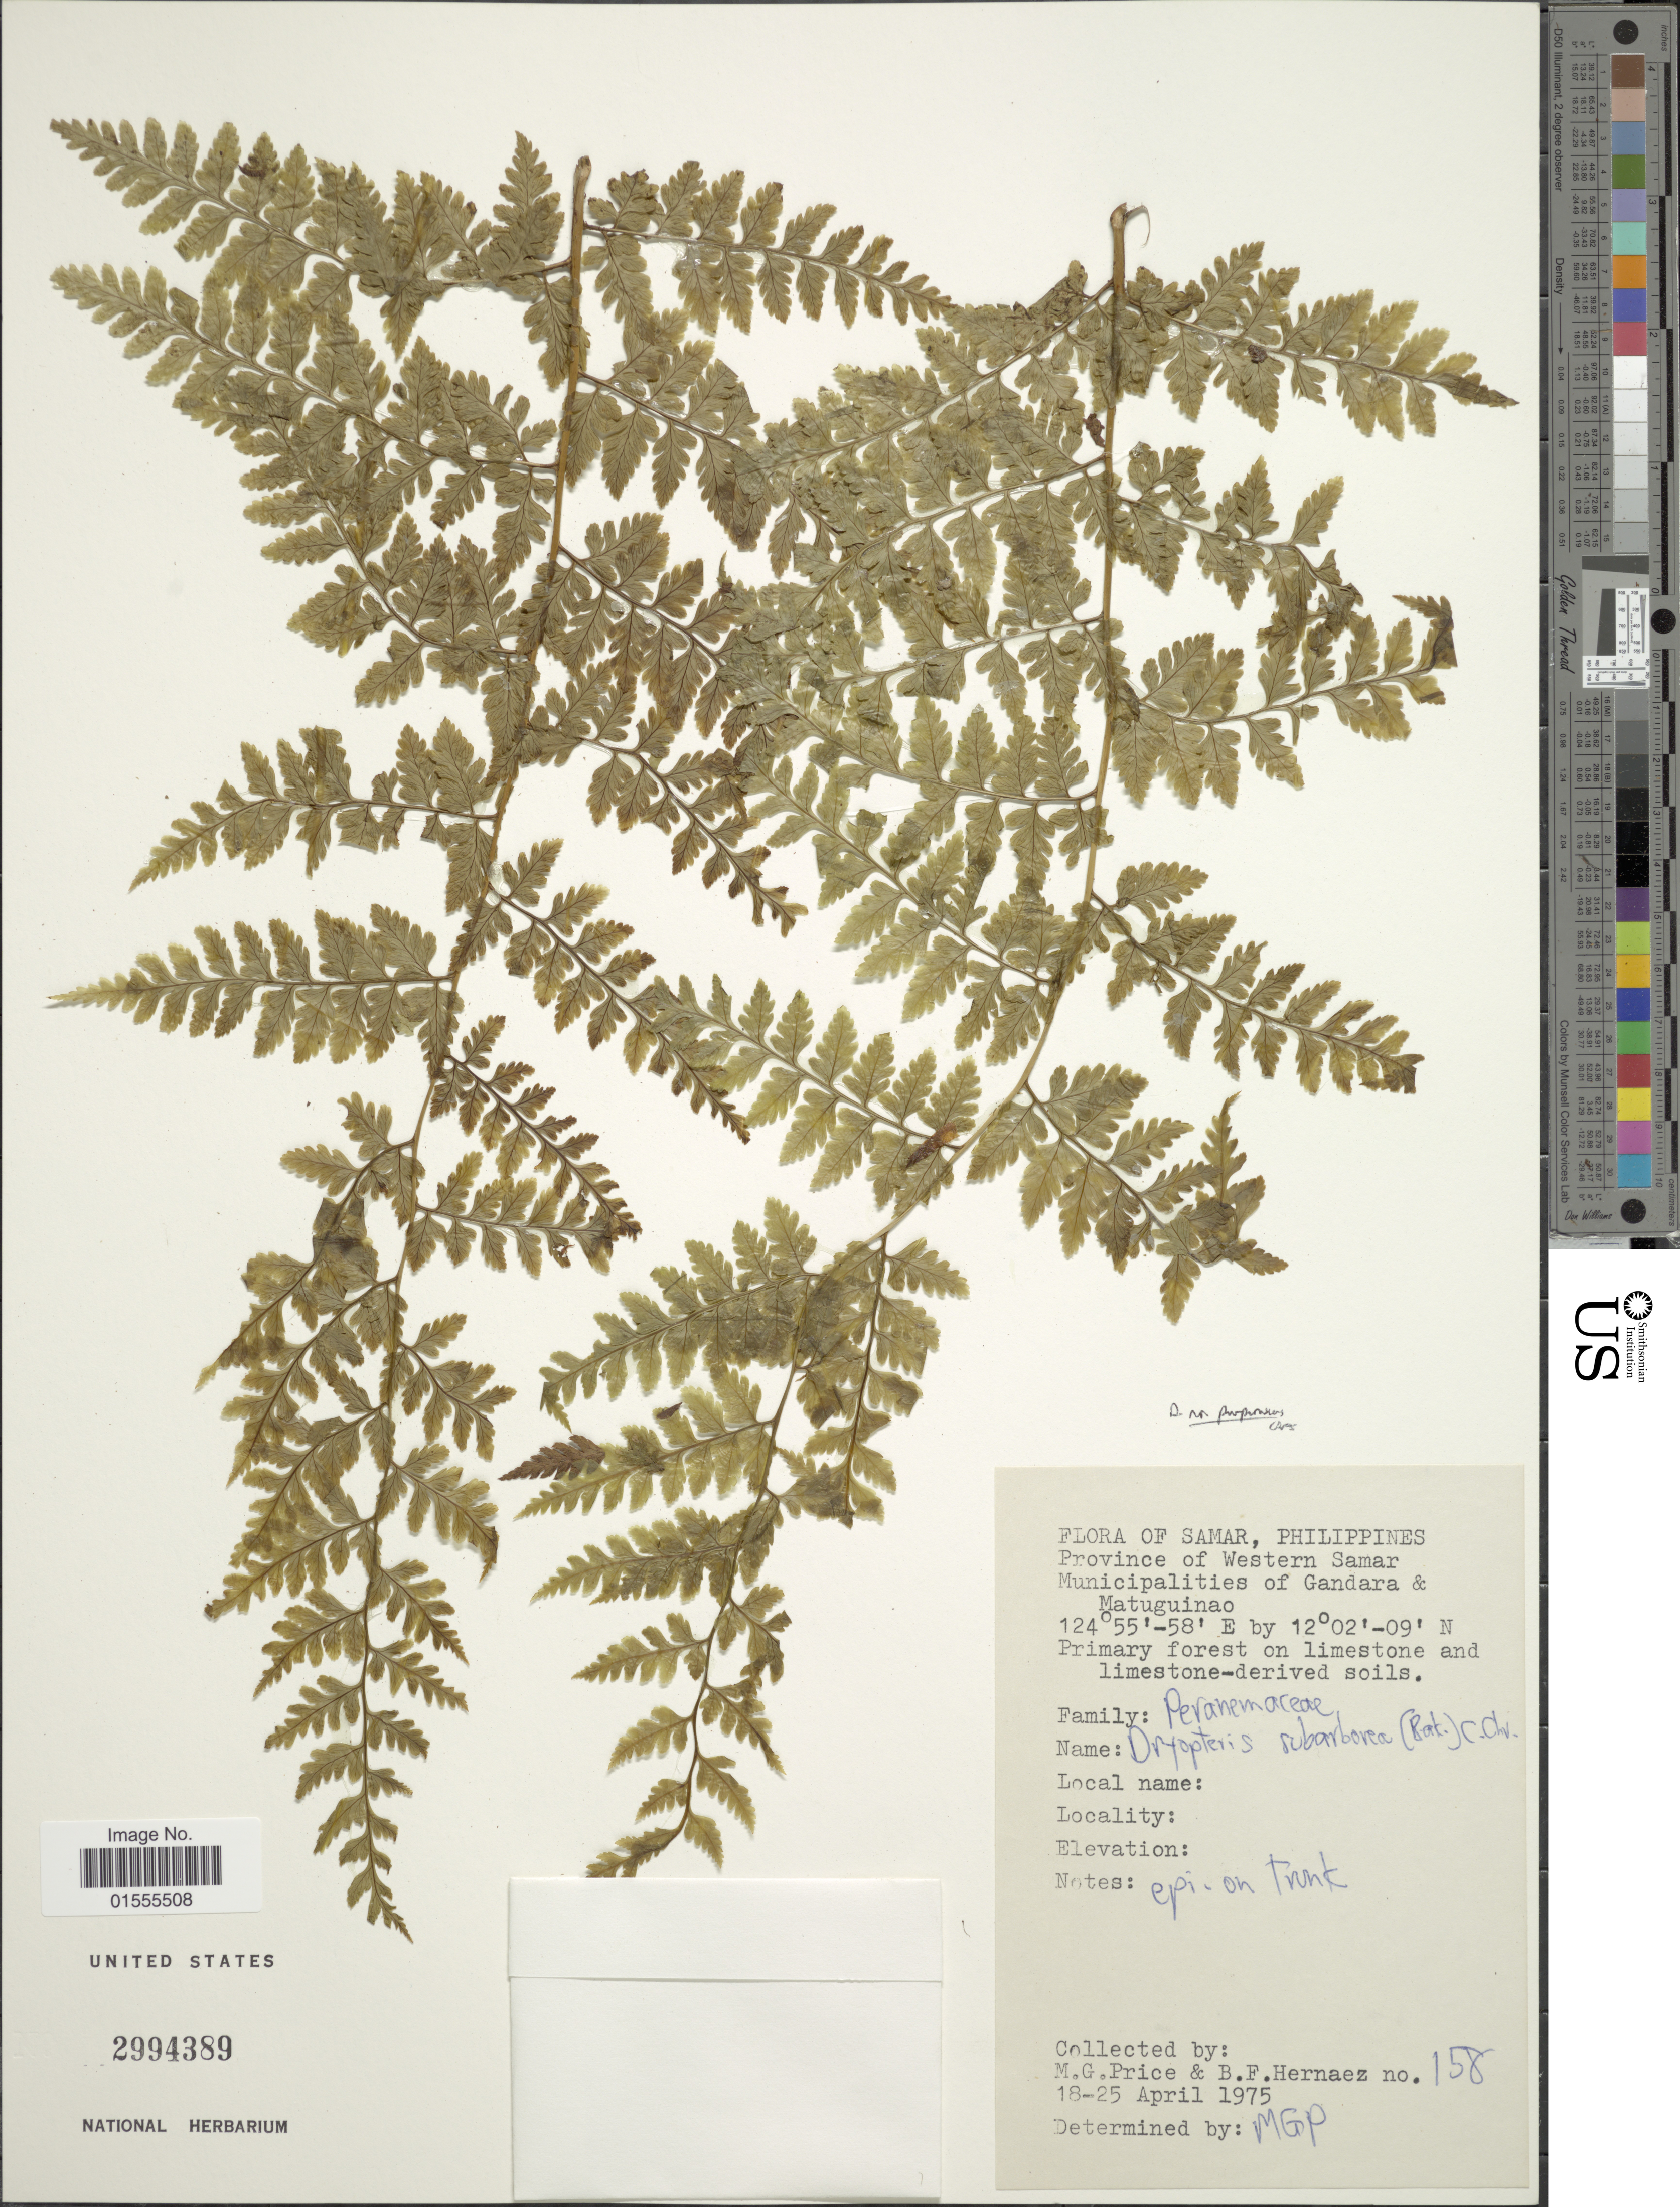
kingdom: Plantae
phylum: Tracheophyta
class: Polypodiopsida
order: Polypodiales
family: Dryopteridaceae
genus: Dryopteris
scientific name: Dryopteris subarborea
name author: (Baker) C. Chr.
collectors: M. G. Price & B. Hernaez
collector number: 158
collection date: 1975-04-18/1975-04-25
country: Philippines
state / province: Eastern Visayas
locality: Samar, Province of Western Samar Municipalities of Gandara & Matuguiano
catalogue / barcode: US 2994389